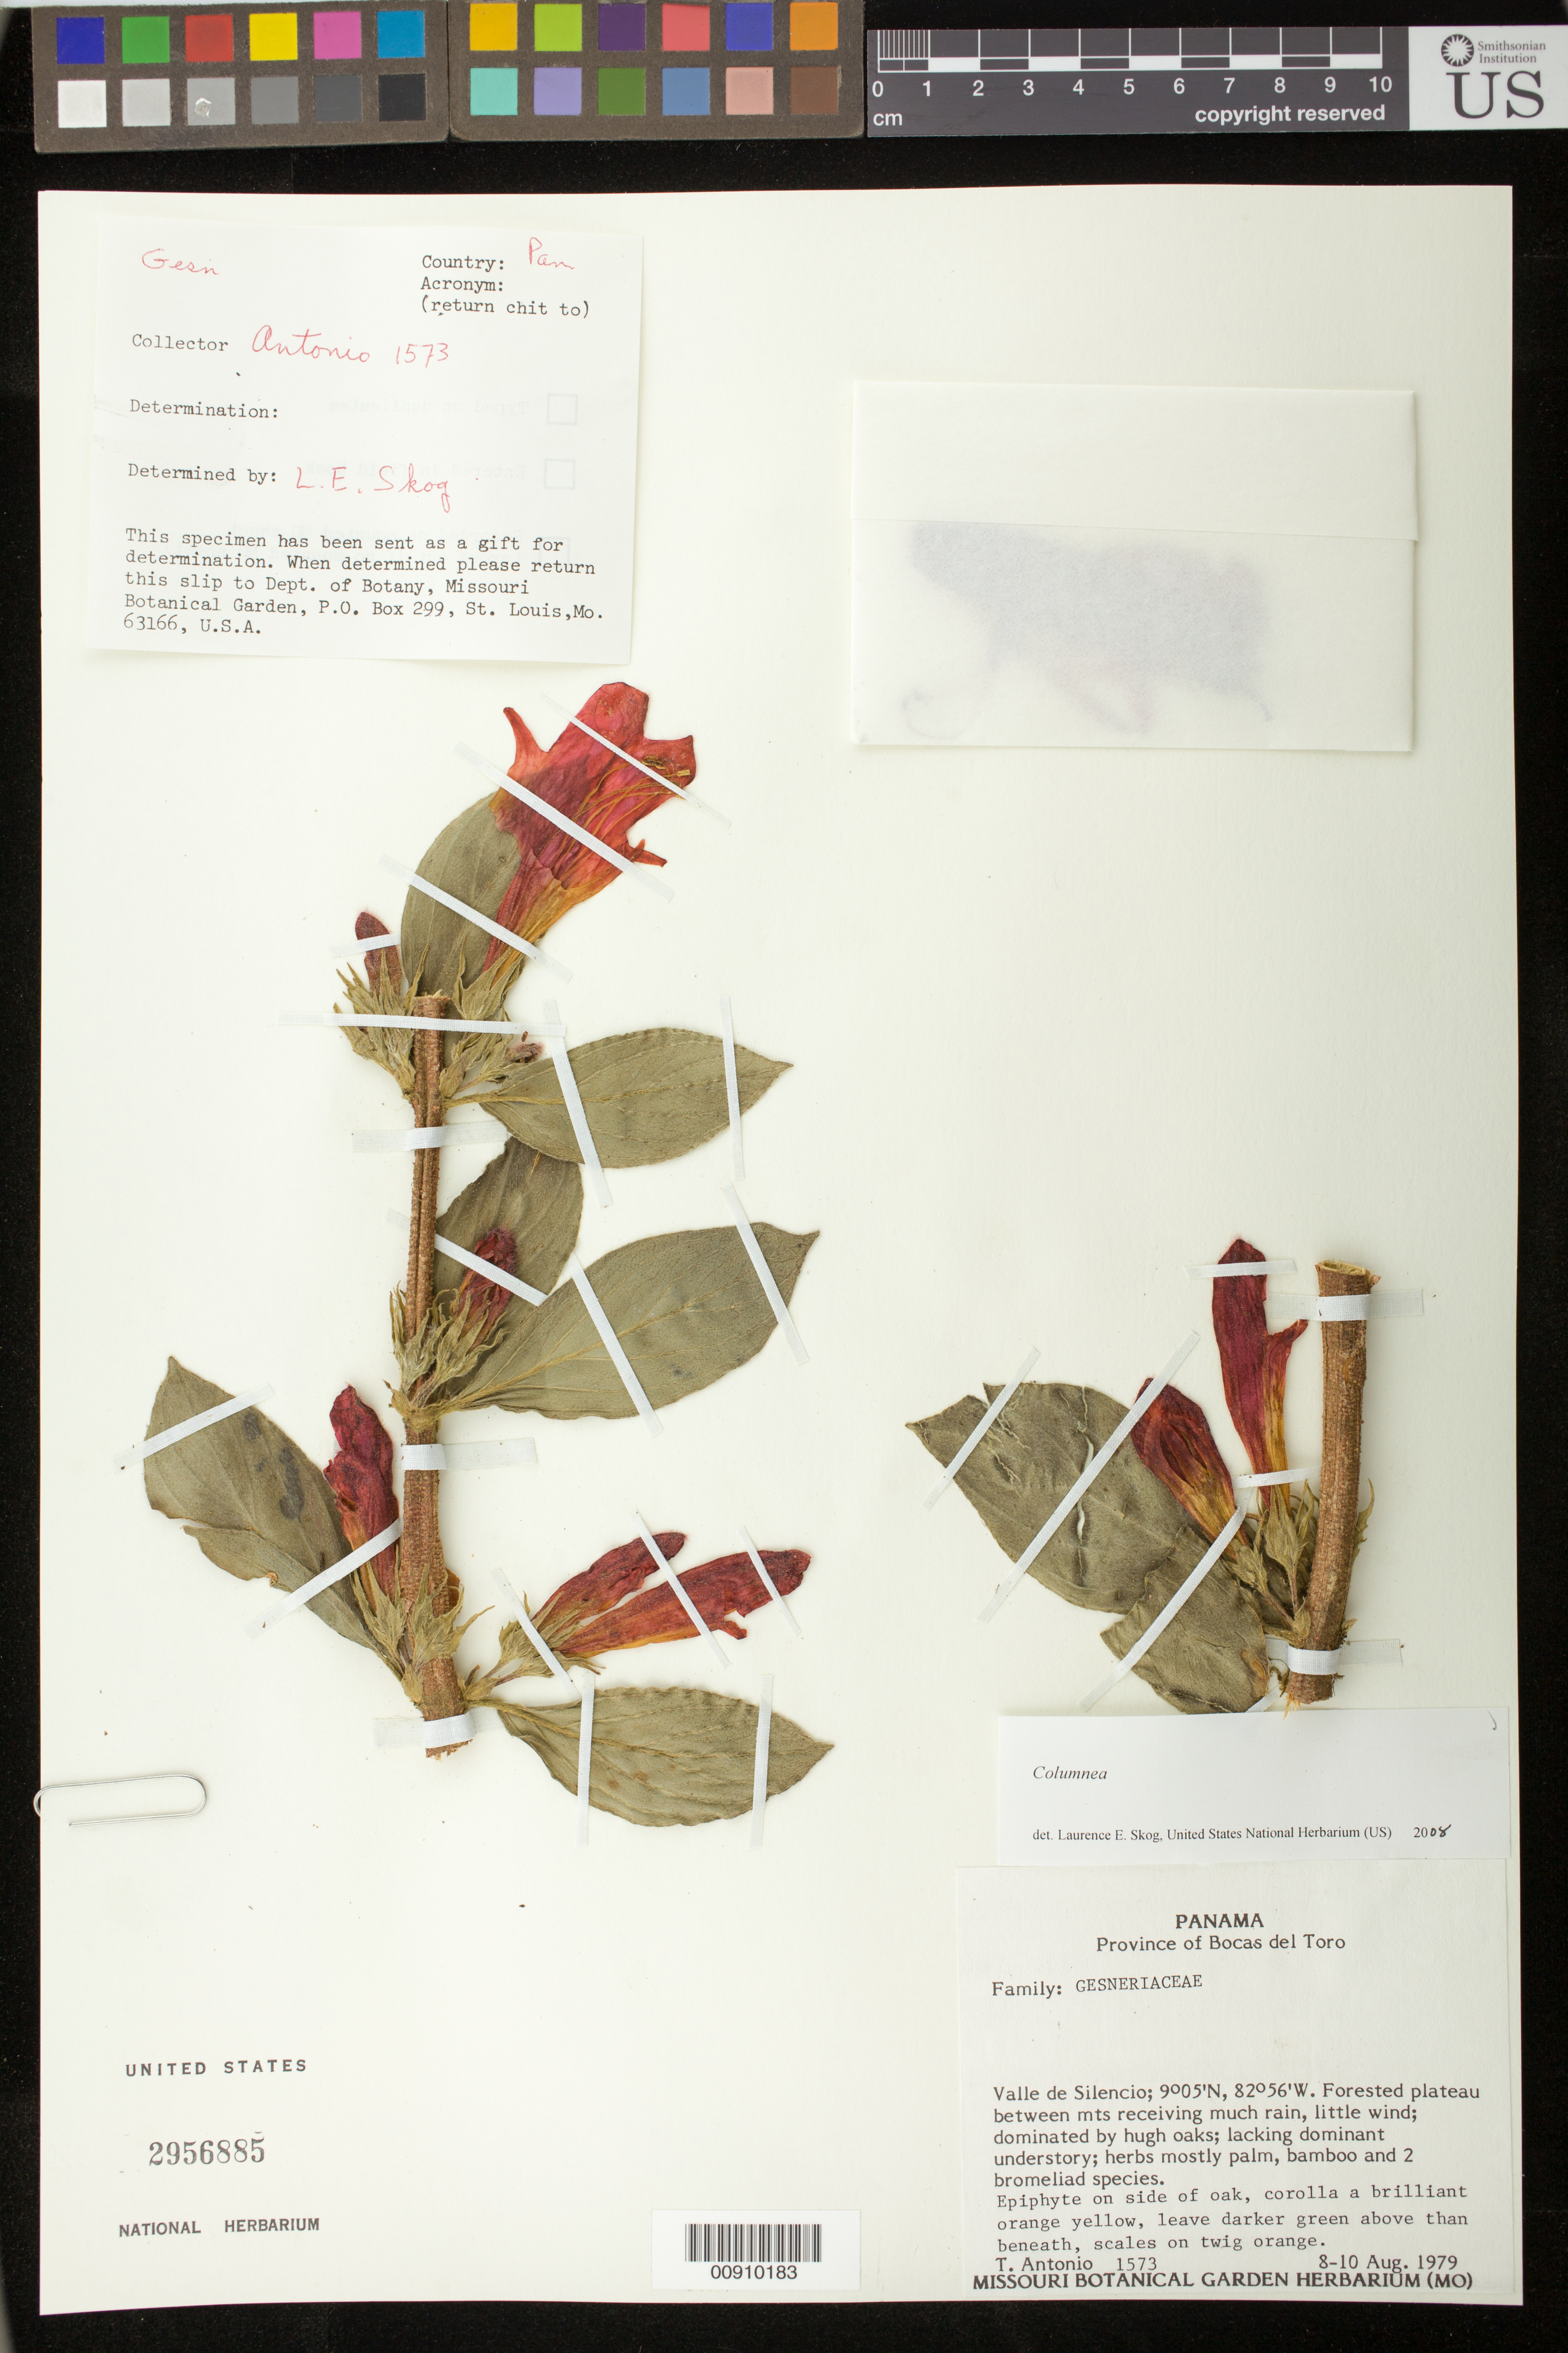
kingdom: Plantae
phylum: Tracheophyta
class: Magnoliopsida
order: Lamiales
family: Gesneriaceae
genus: Columnea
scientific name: Columnea lepidocaula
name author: Hanst.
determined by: Skog, Laurence E.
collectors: T. Antonio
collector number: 1573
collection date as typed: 8-10 Aug 1979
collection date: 1979-08-08/1979-08-10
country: Panama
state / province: Bocas del Toro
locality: Valle de Silencio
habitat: Forested plateau between mts receiving much rain, little wind…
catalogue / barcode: US 2956885